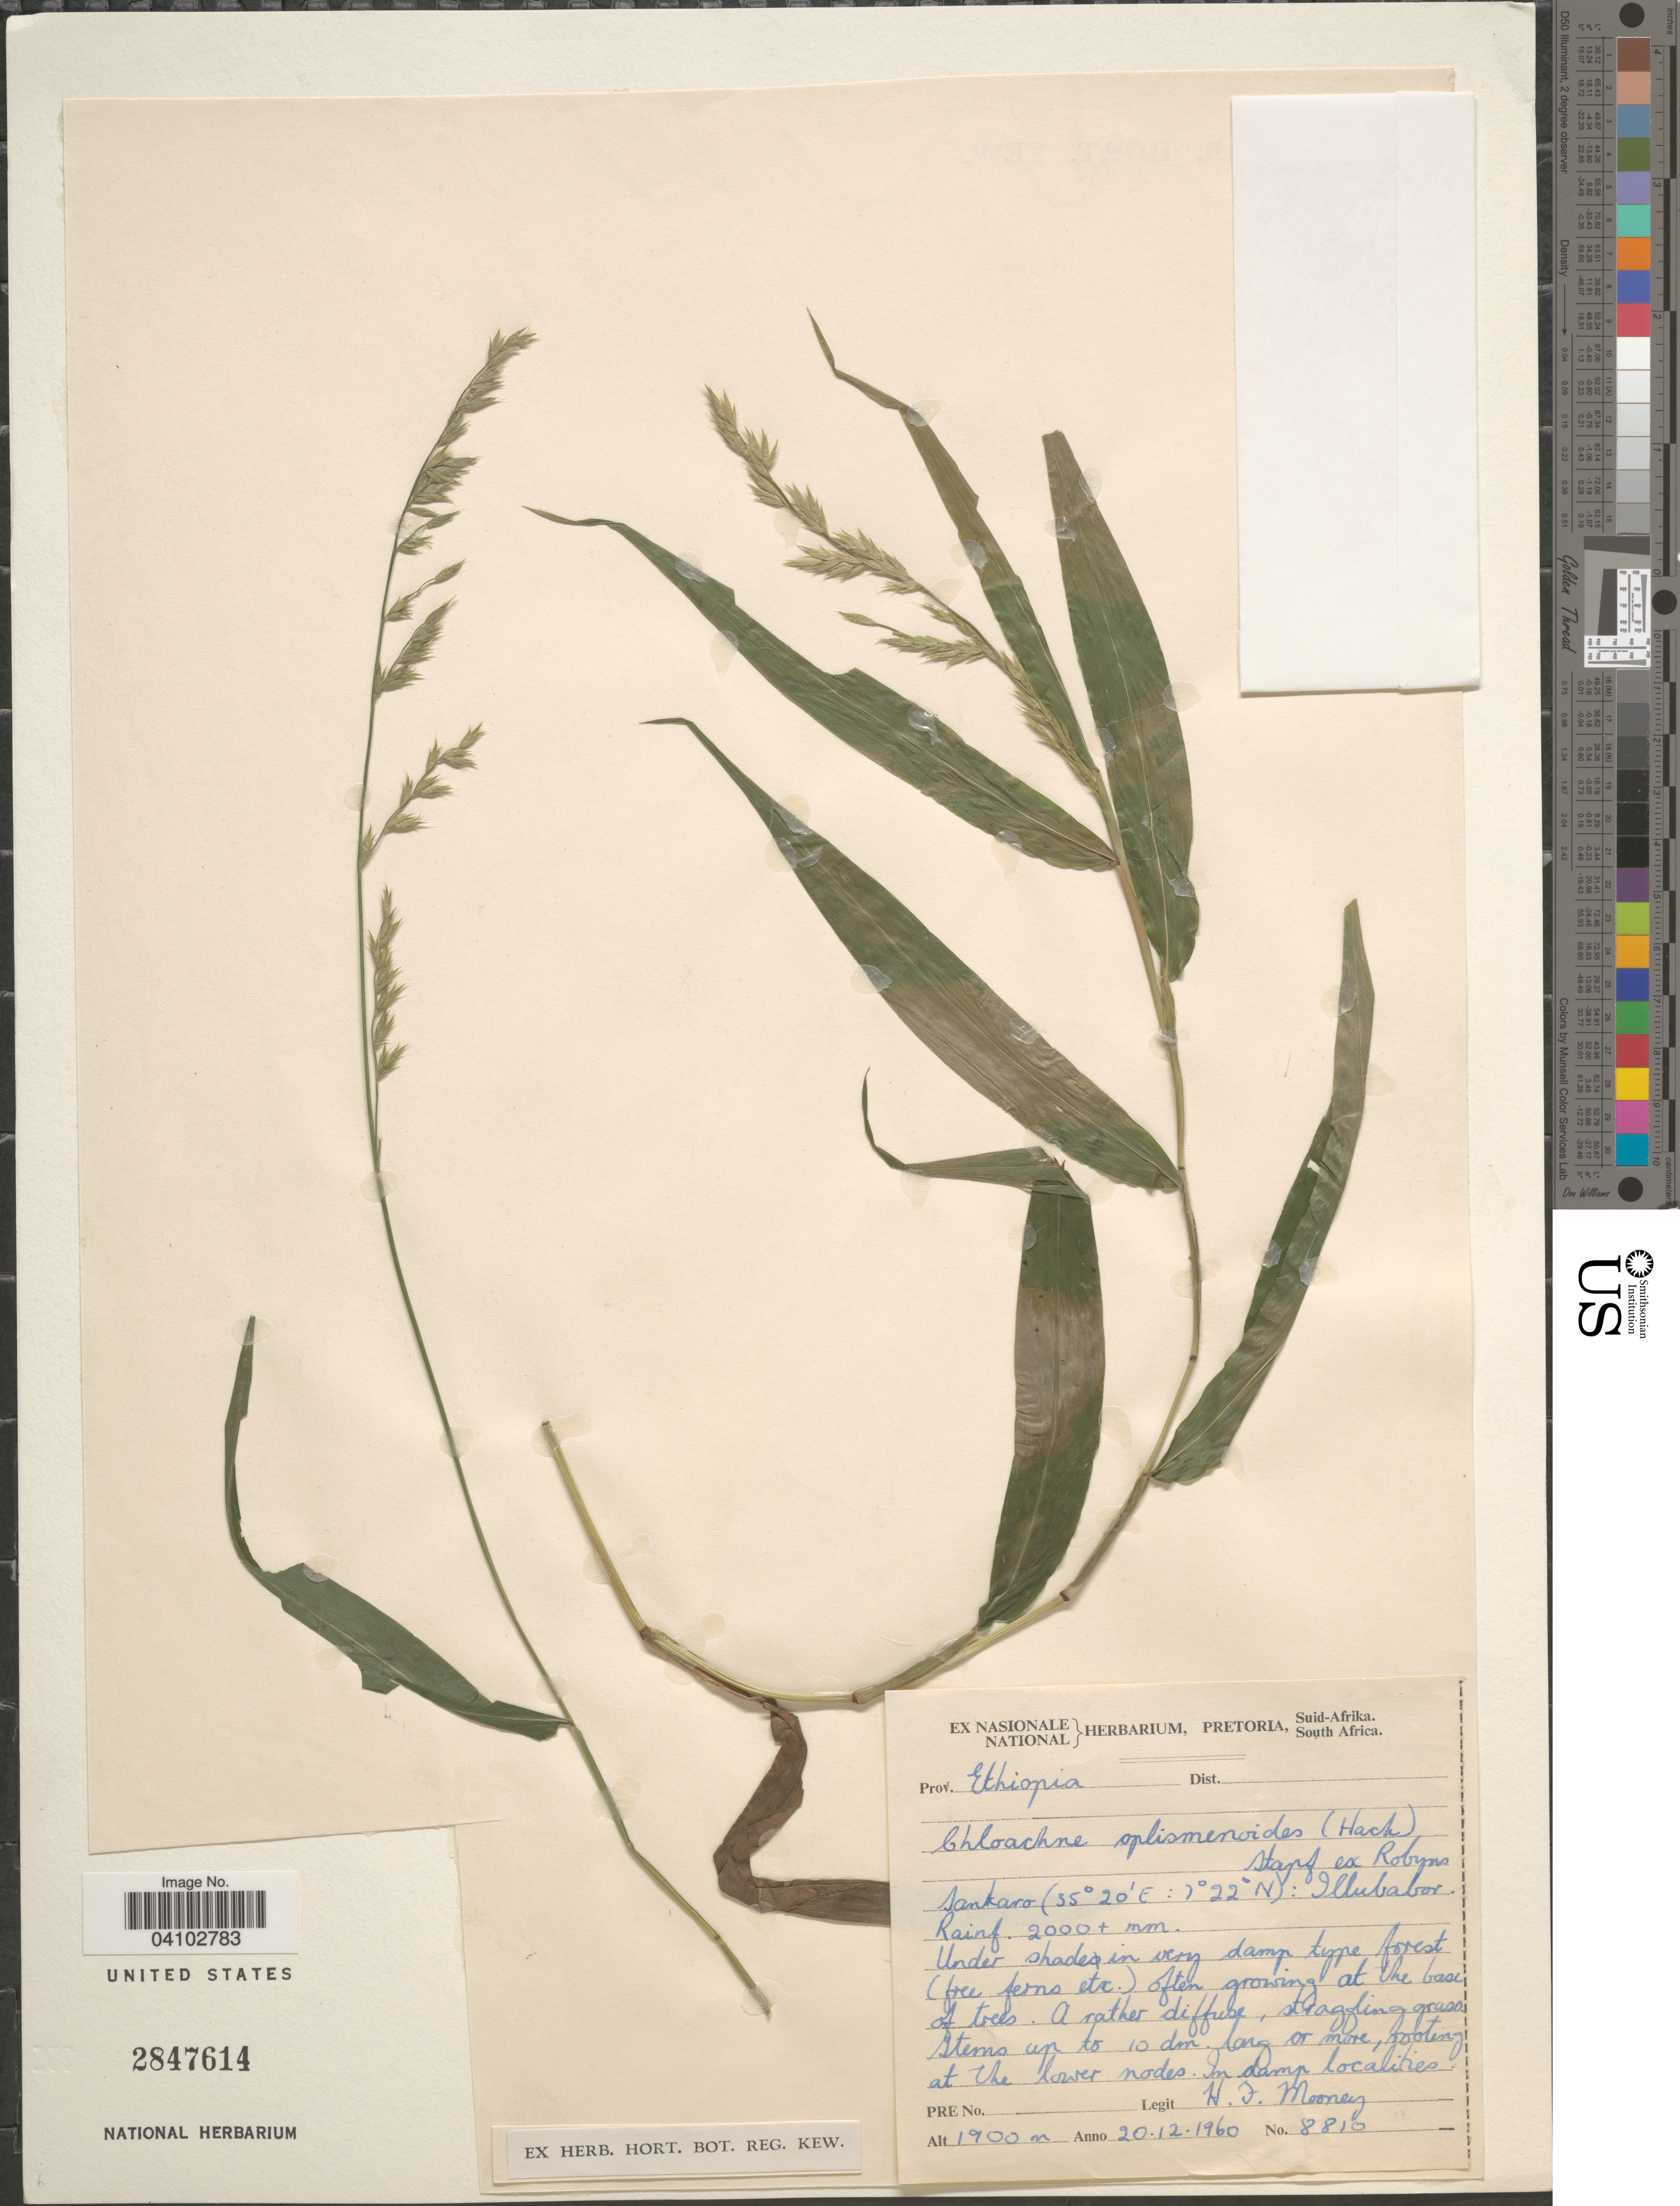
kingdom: Plantae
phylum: Tracheophyta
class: Liliopsida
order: Poales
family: Poaceae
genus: Poecilostachys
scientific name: Poecilostachys oplismenoides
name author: (Hack.) Clayton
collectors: H. Mooney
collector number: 8810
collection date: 1960-12-20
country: Ethiopia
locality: Prov. Ethiopia. Sankaro: Illubabor. Rainf.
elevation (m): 1900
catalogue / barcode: US 2847614